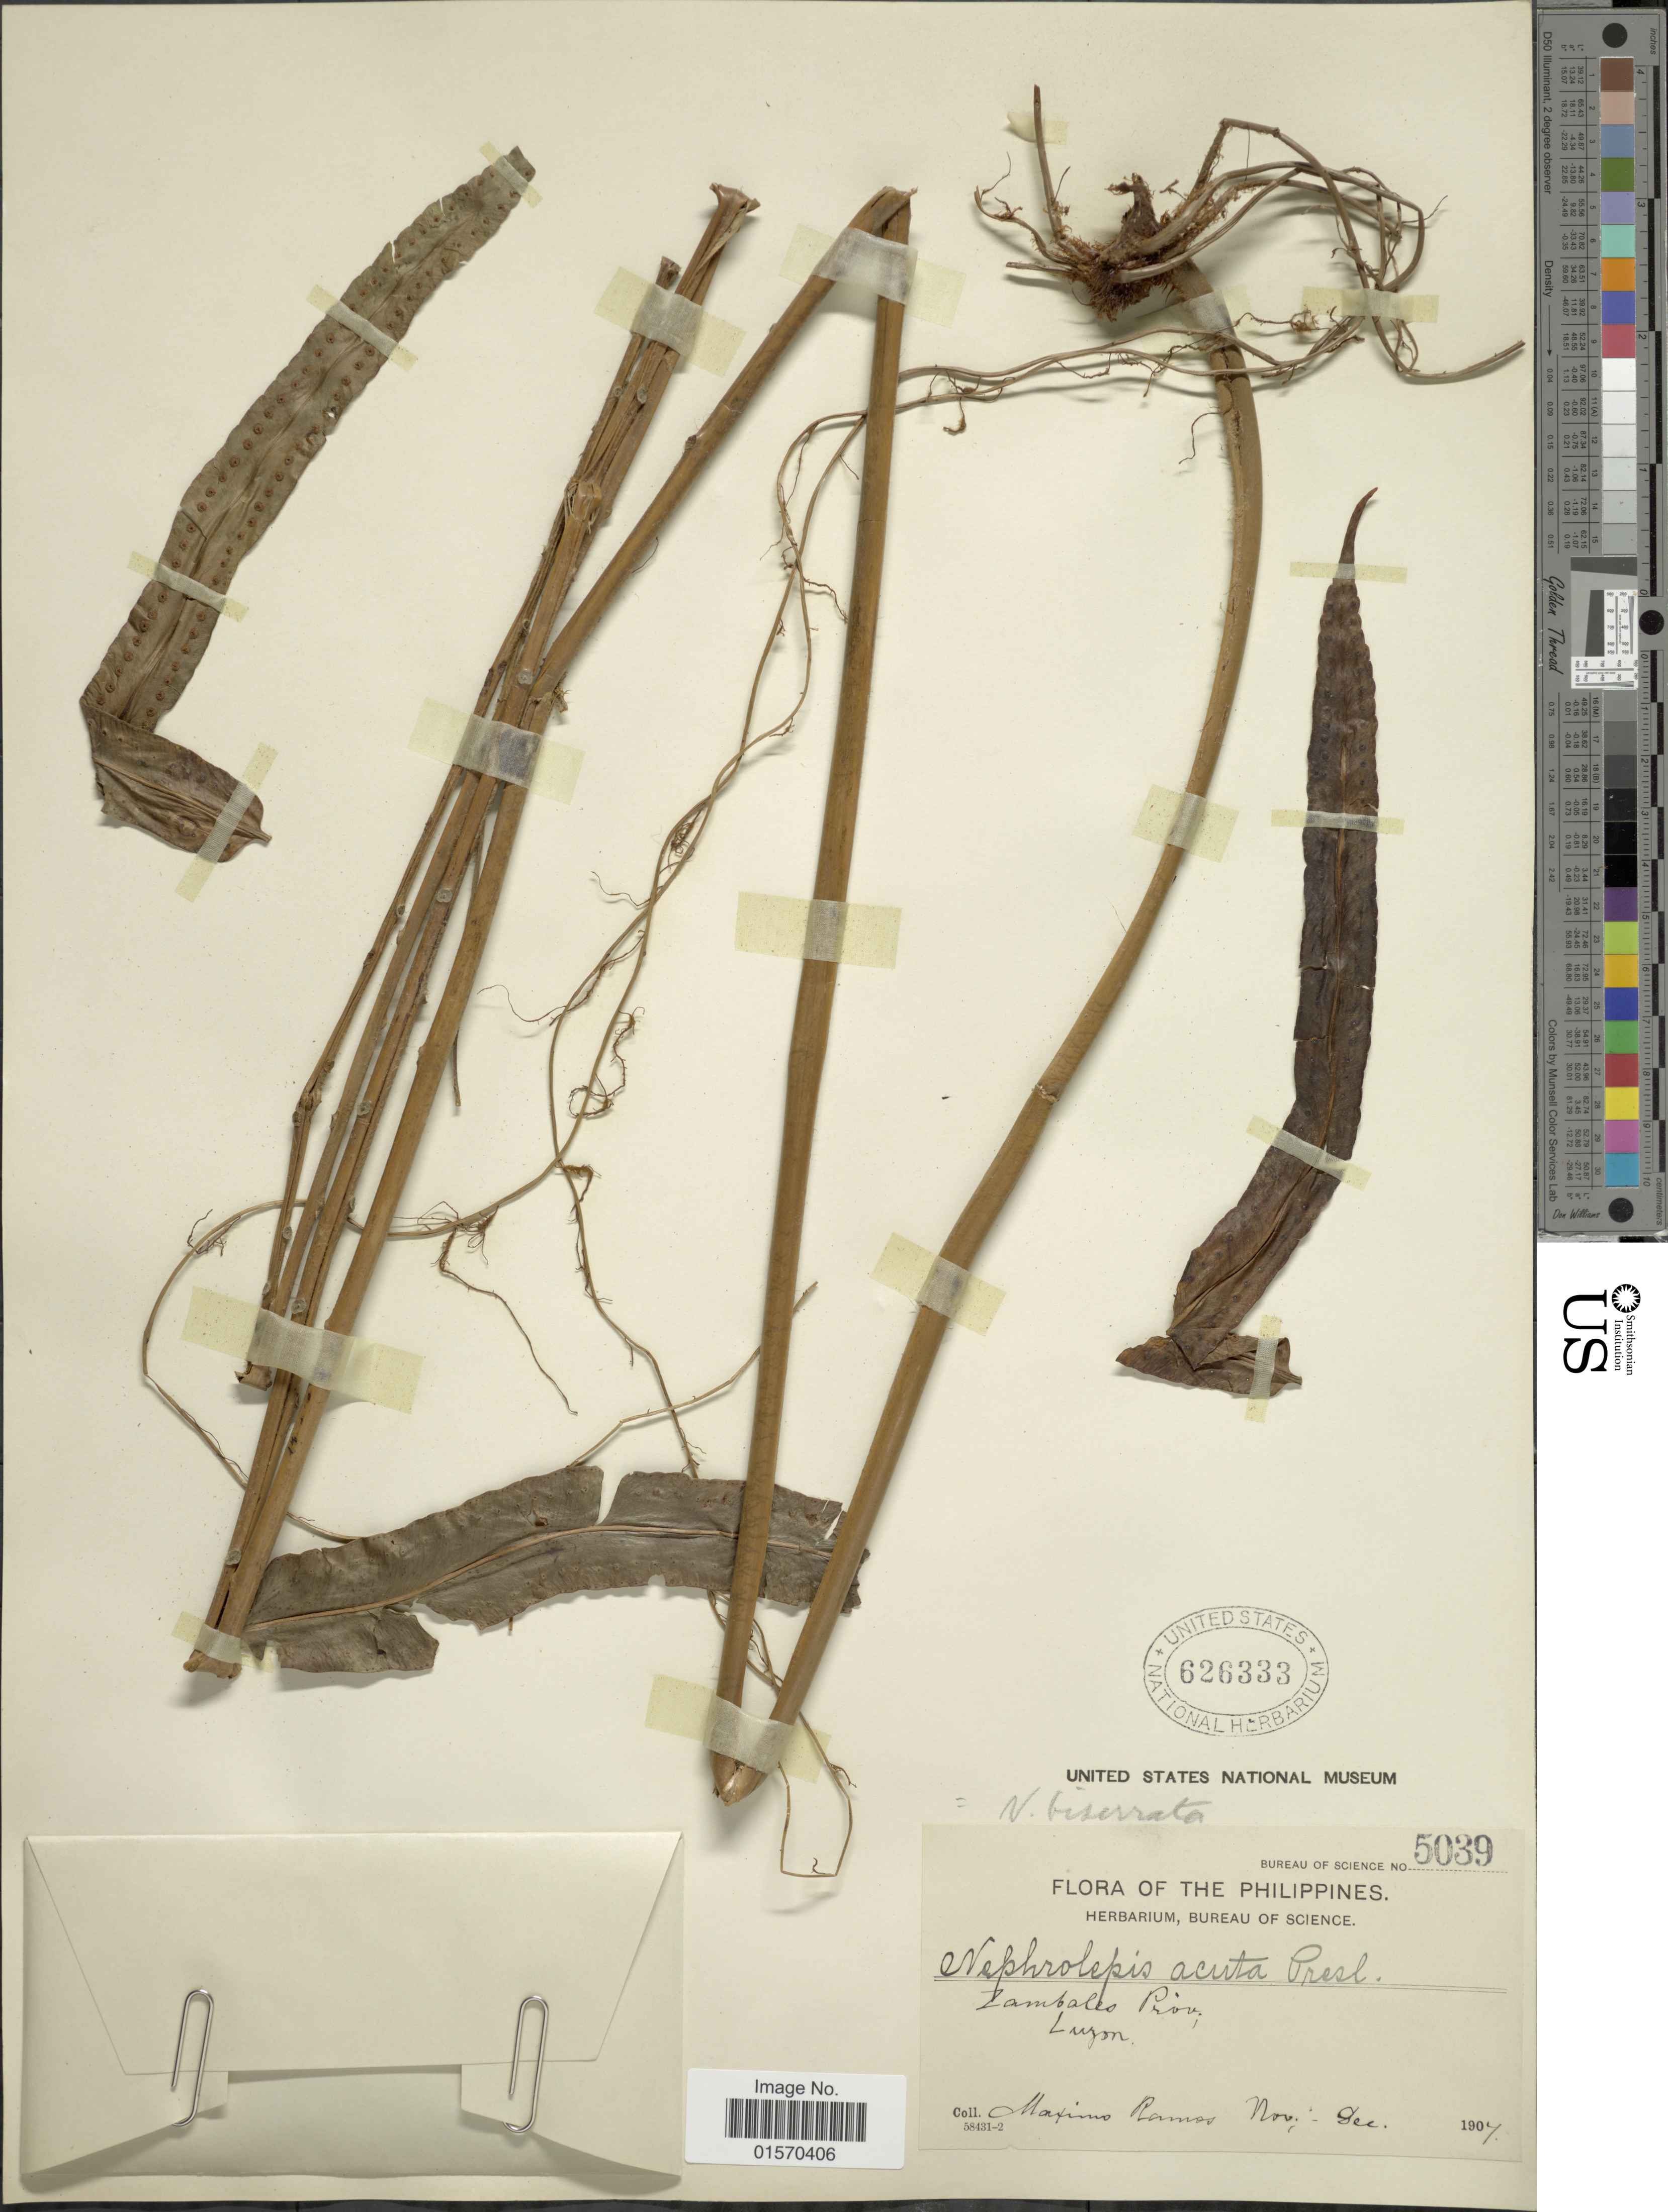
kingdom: Plantae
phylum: Tracheophyta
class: Polypodiopsida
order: Polypodiales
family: Nephrolepidaceae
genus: Nephrolepis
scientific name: Nephrolepis biserrata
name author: (Sw.) Schott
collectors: M. Ramos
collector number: Bureau of Science 5039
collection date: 1907-11/1907-12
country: Philippines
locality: Zambales Prov., Luzon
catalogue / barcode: US 626333